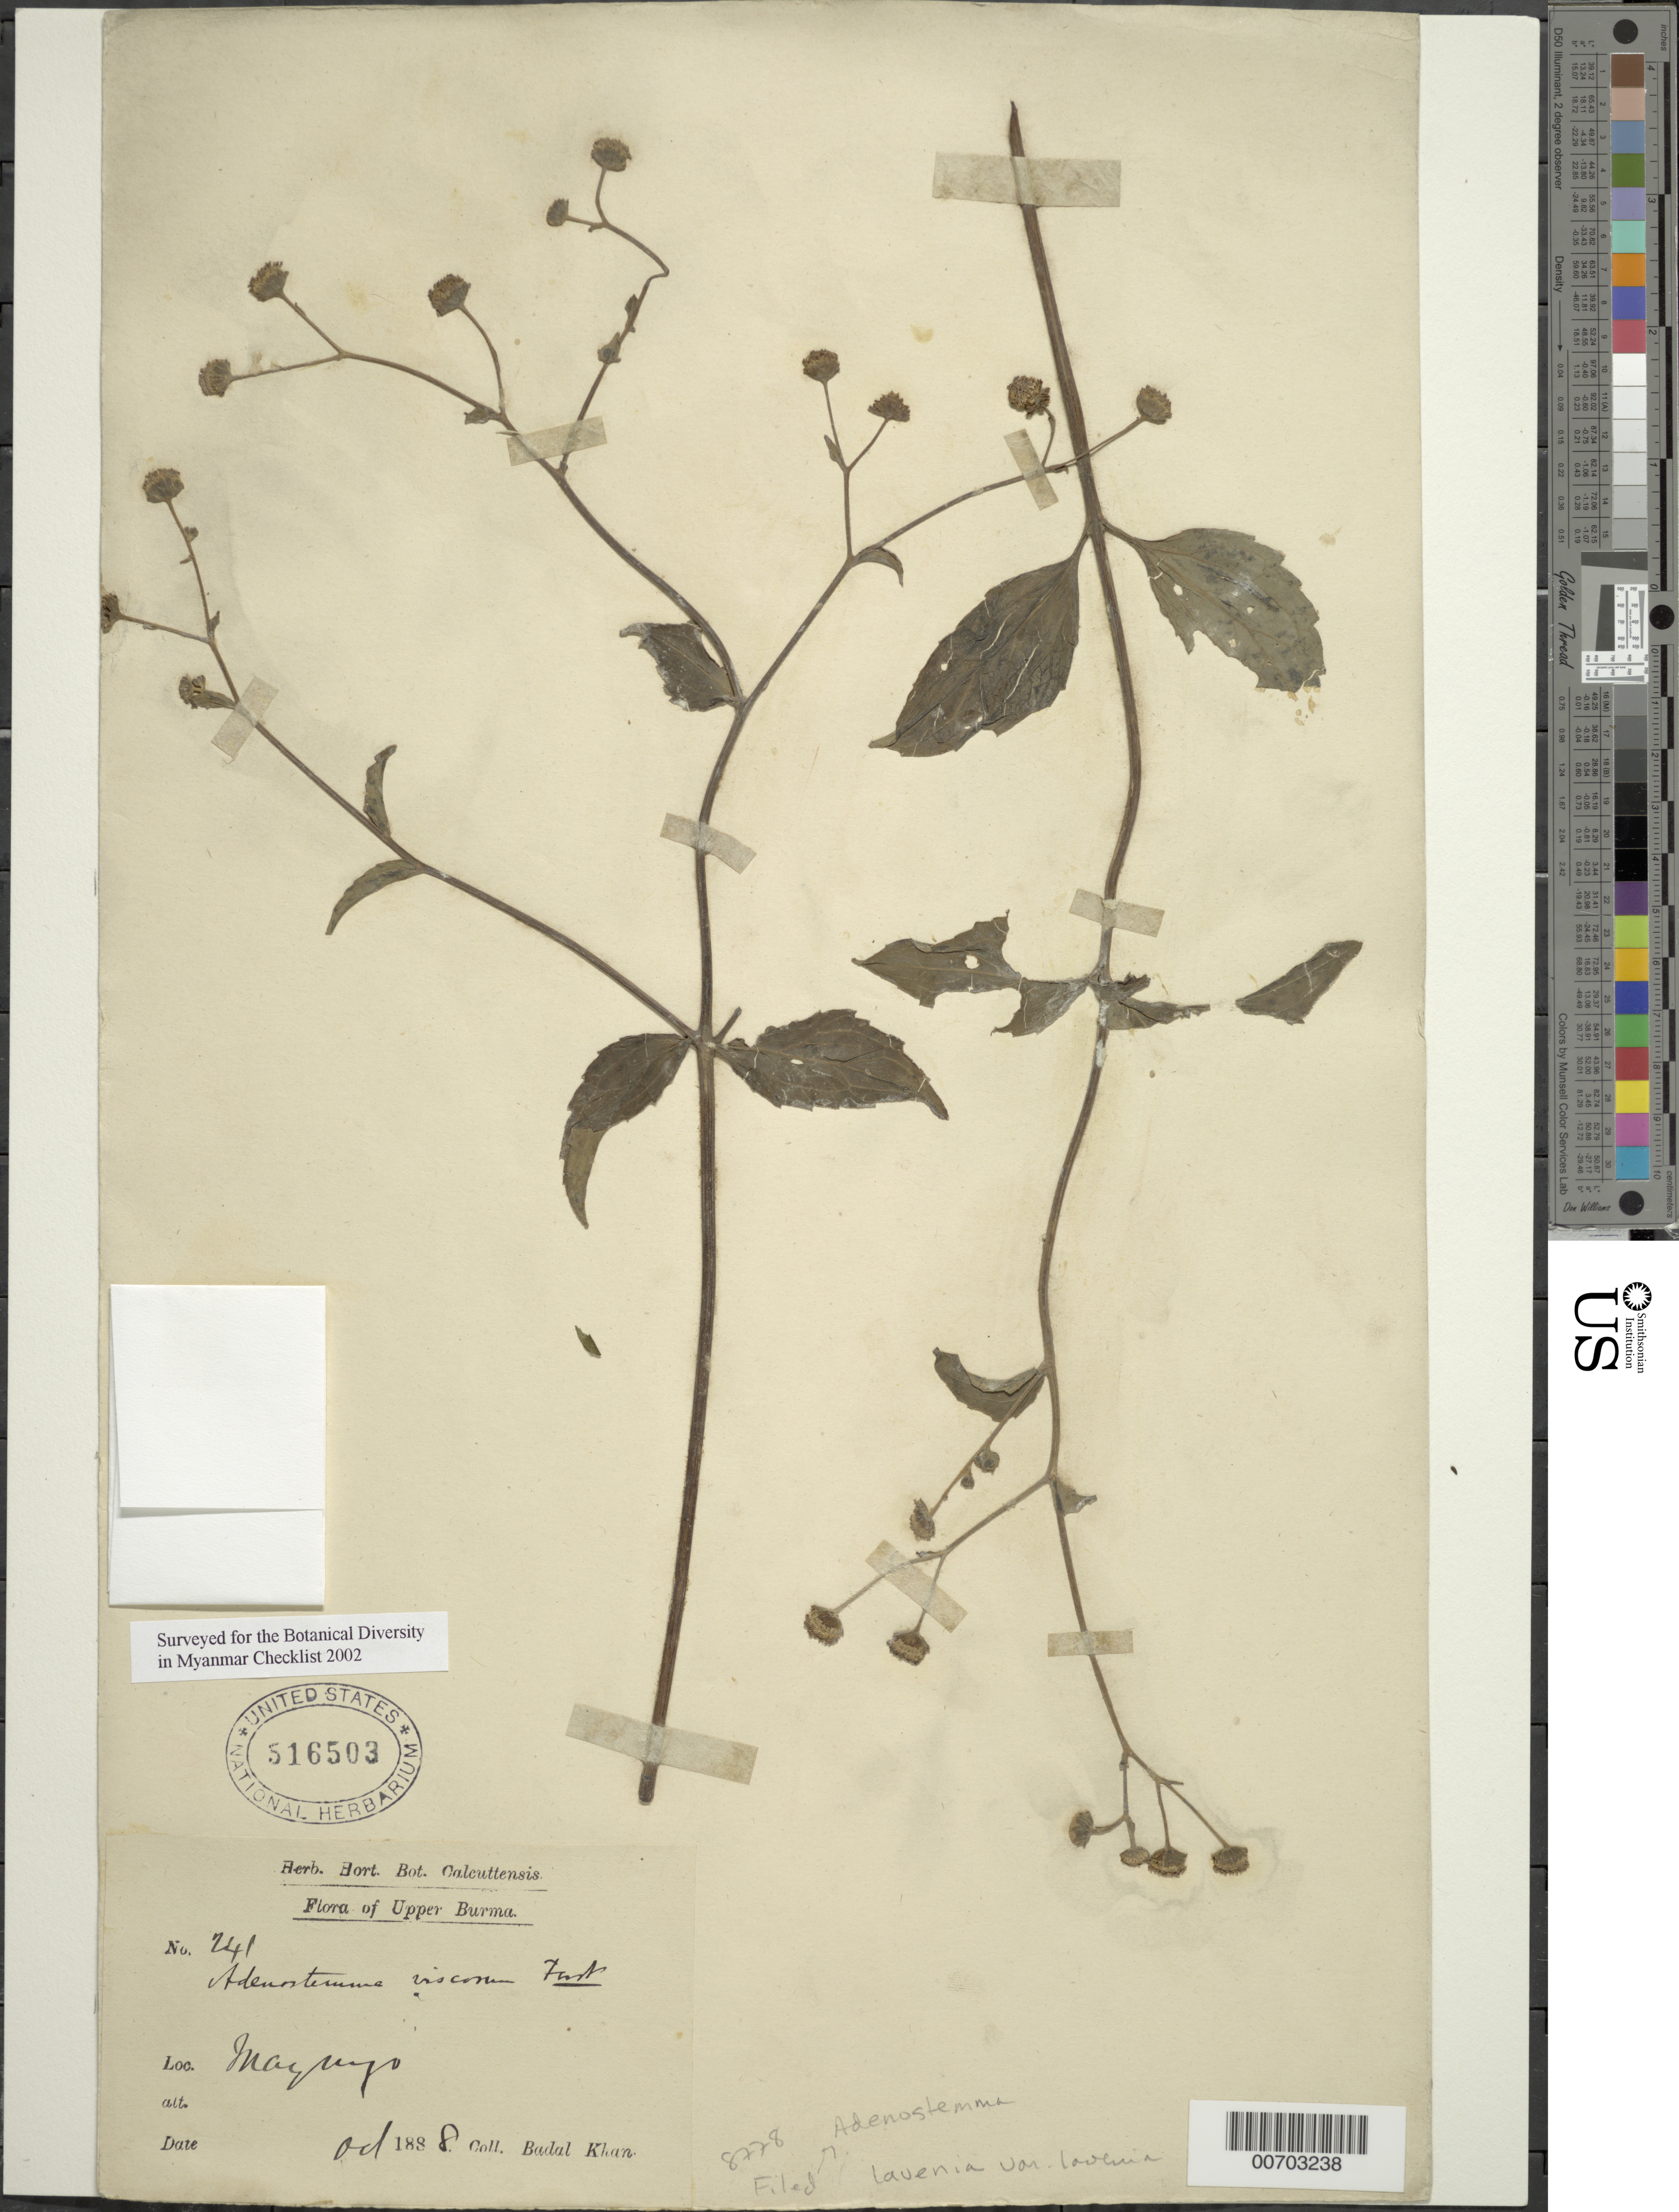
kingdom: Plantae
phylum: Tracheophyta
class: Magnoliopsida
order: Asterales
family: Asteraceae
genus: Adenostemma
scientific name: Adenostemma lavenia var. lavenia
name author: Kuntze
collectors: B. Khan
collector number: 241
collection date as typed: Oct 1898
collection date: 1898-10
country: Myanmar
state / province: Mandalay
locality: Maymyo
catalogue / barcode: US 516503